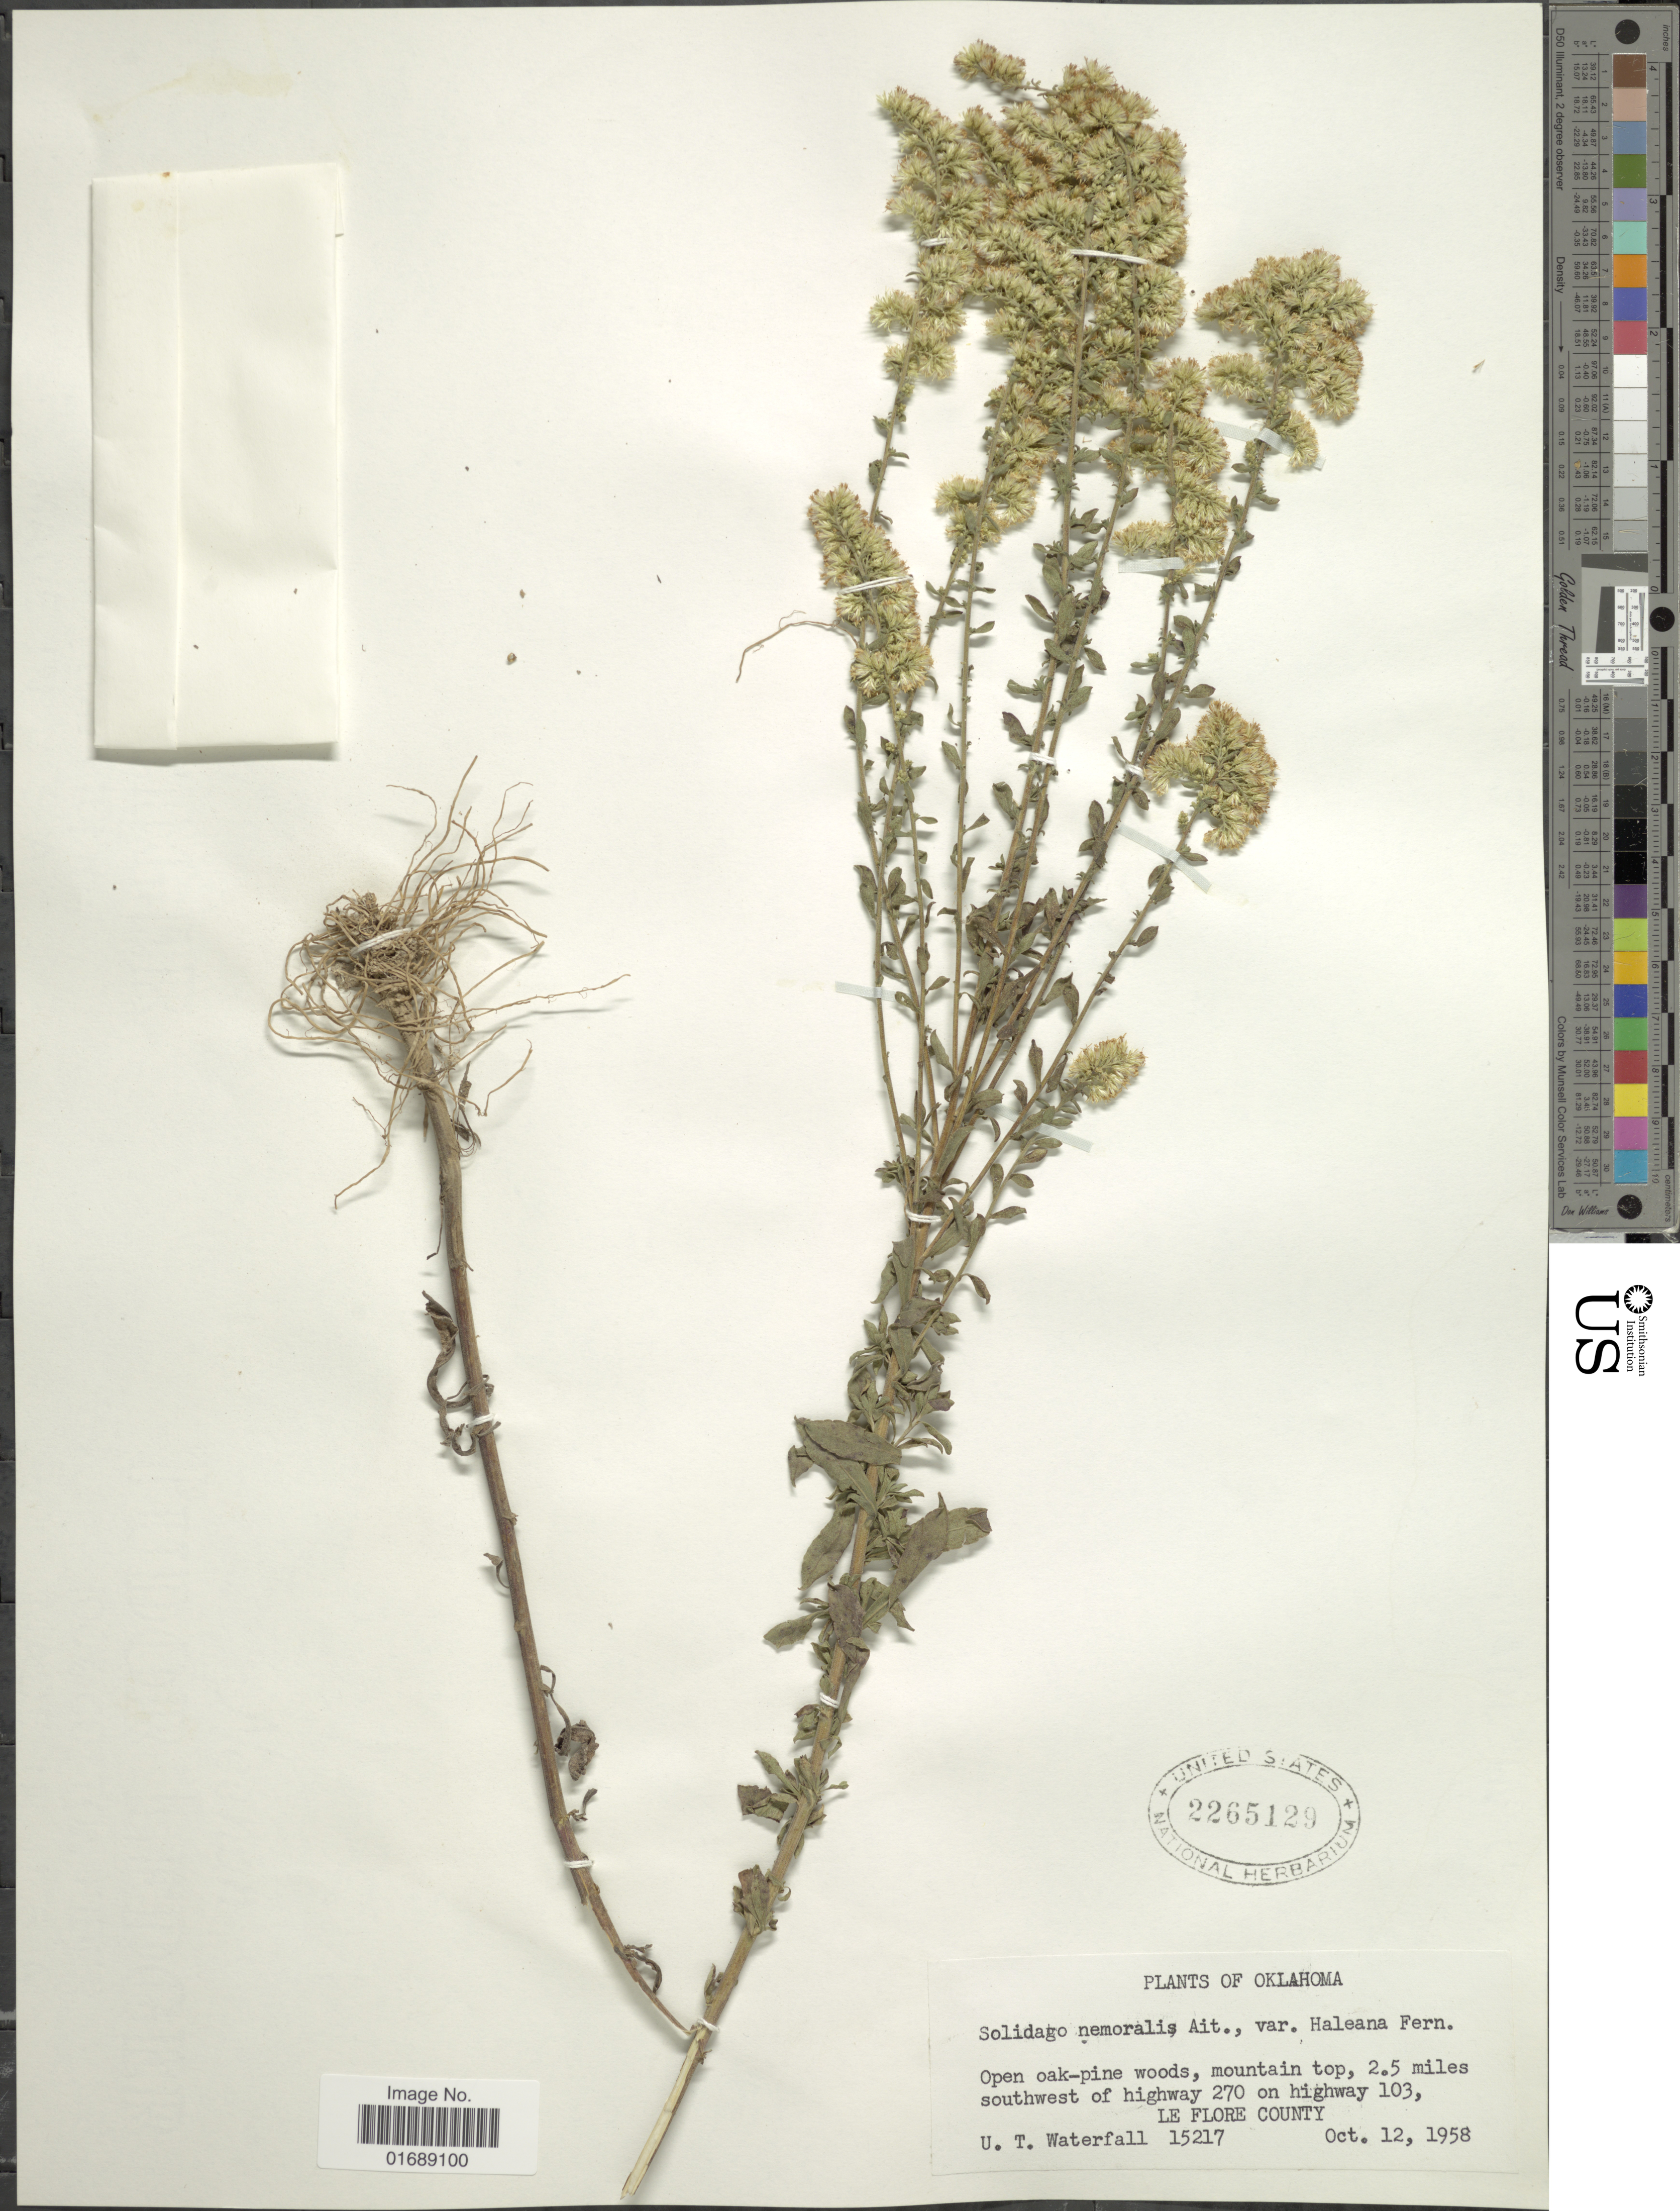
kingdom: Plantae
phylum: Tracheophyta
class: Magnoliopsida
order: Asterales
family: Asteraceae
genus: Solidago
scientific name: Solidago nemoralis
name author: Aiton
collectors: U. T. Waterfall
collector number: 15217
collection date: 1958-10-12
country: United States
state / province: Oklahoma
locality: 2.5 miles southwest of highway 270 on highway 103, Le Flore County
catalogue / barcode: US 2265129